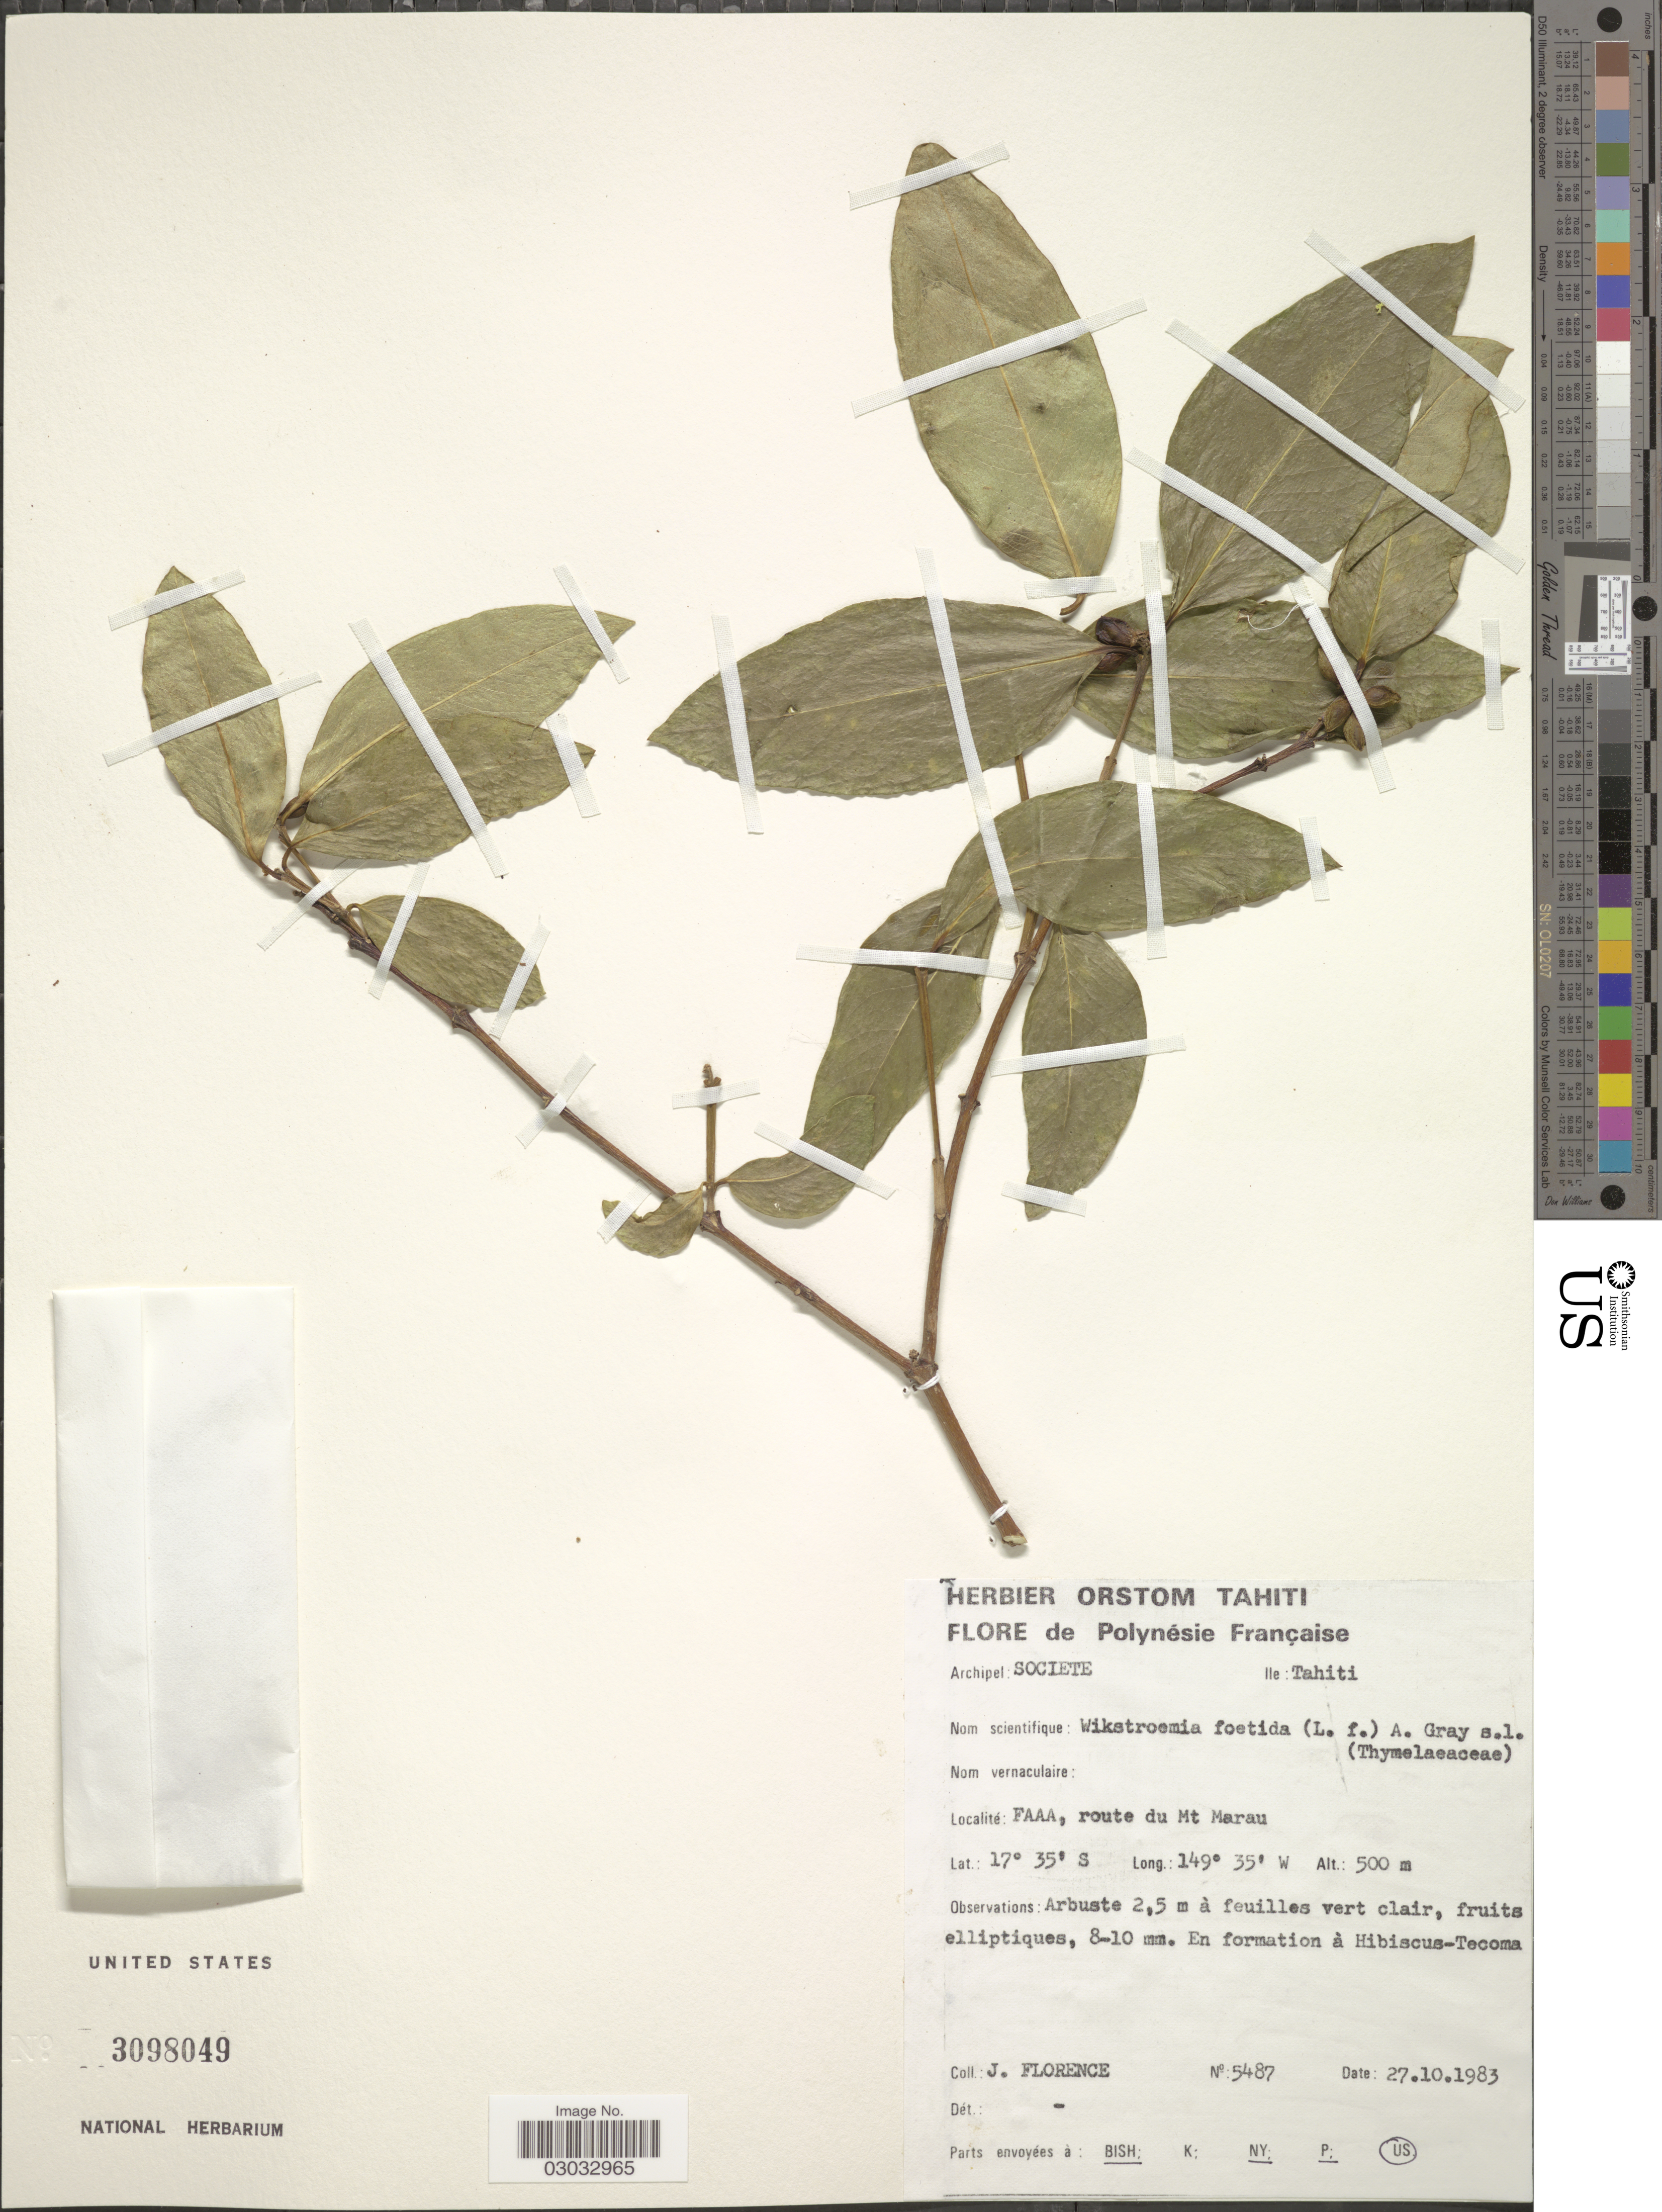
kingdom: Plantae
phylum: Tracheophyta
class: Magnoliopsida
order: Malvales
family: Thymelaeaceae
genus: Wikstroemia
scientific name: Wikstroemia coriacea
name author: Seem.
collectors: J. Florence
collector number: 5487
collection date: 1983-10-27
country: French Polynesia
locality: Archipel: Societe, Ile: Tahiti, FAAA, route du Mt Marau.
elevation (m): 500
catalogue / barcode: US 3098049